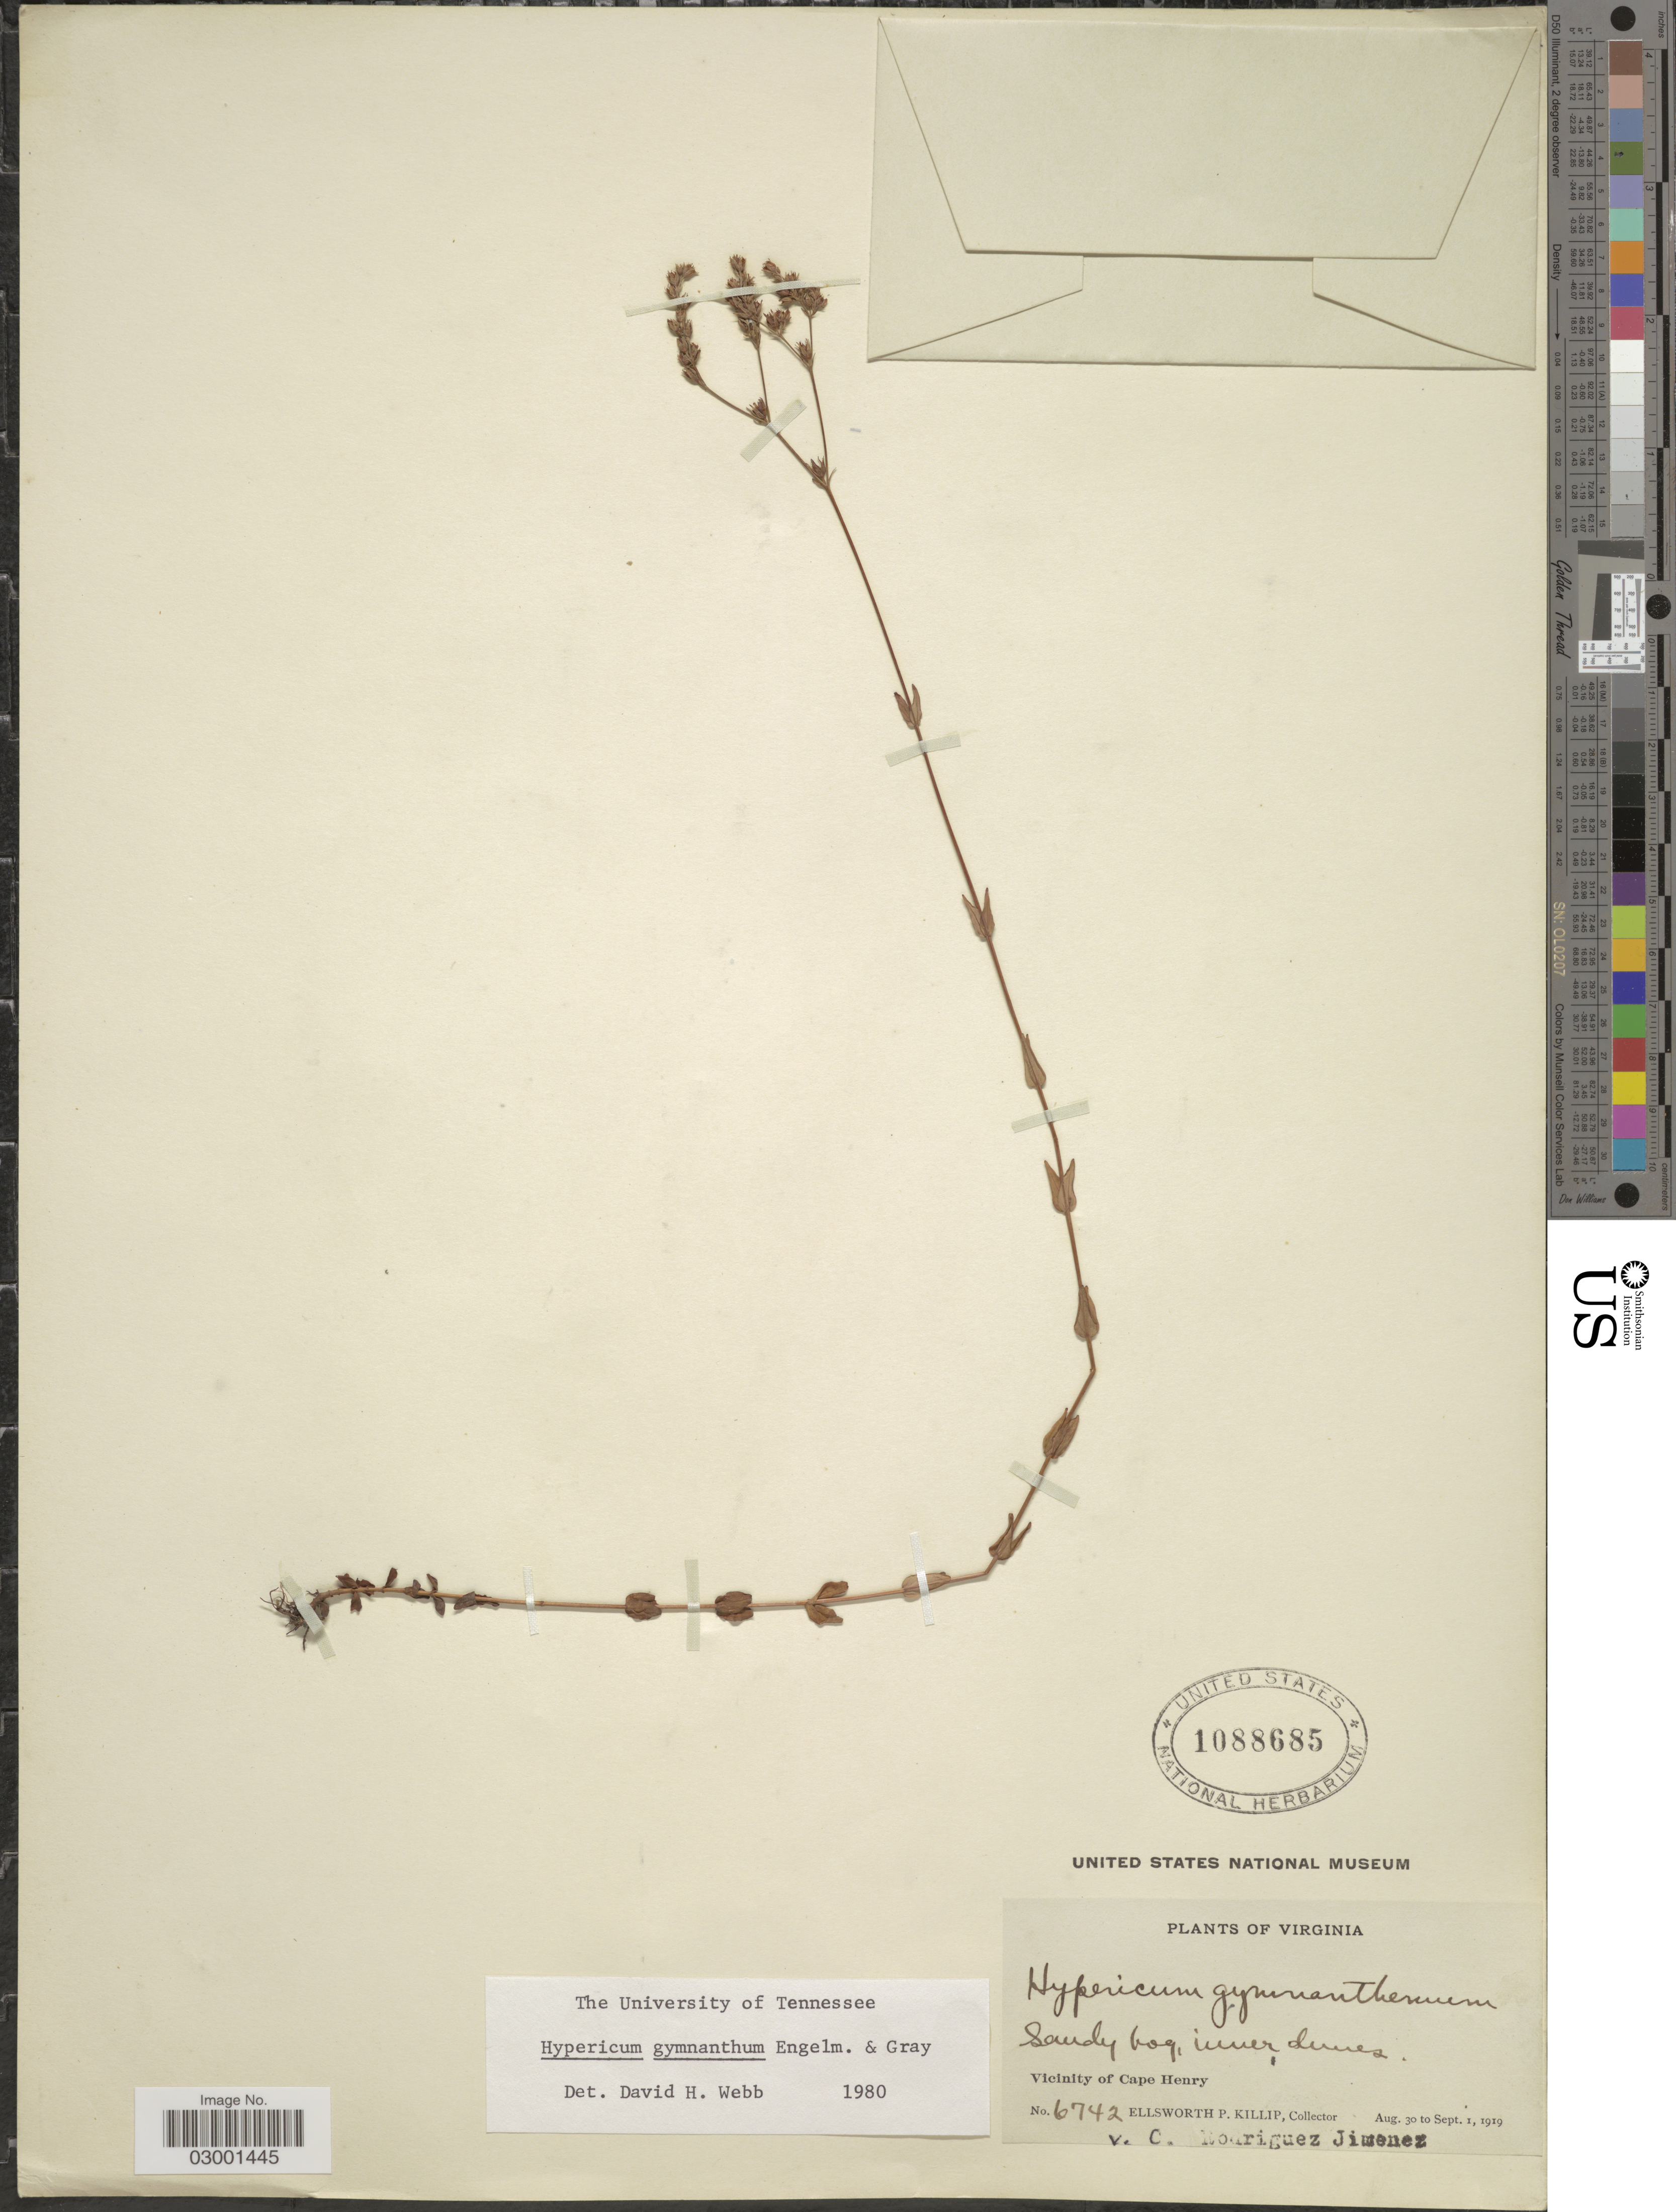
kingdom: Plantae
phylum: Tracheophyta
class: Magnoliopsida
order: Malpighiales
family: Hypericaceae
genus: Hypericum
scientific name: Hypericum gymnanthum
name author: Engelm. & A. Gray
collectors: E. P. Killip & C. Rodríguez Jiménez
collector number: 6742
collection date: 1919-08-30/1919-09-01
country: United States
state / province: Virginia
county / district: City of Virginia Beach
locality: Vicinity of Cape Henry.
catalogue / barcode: US 1088685